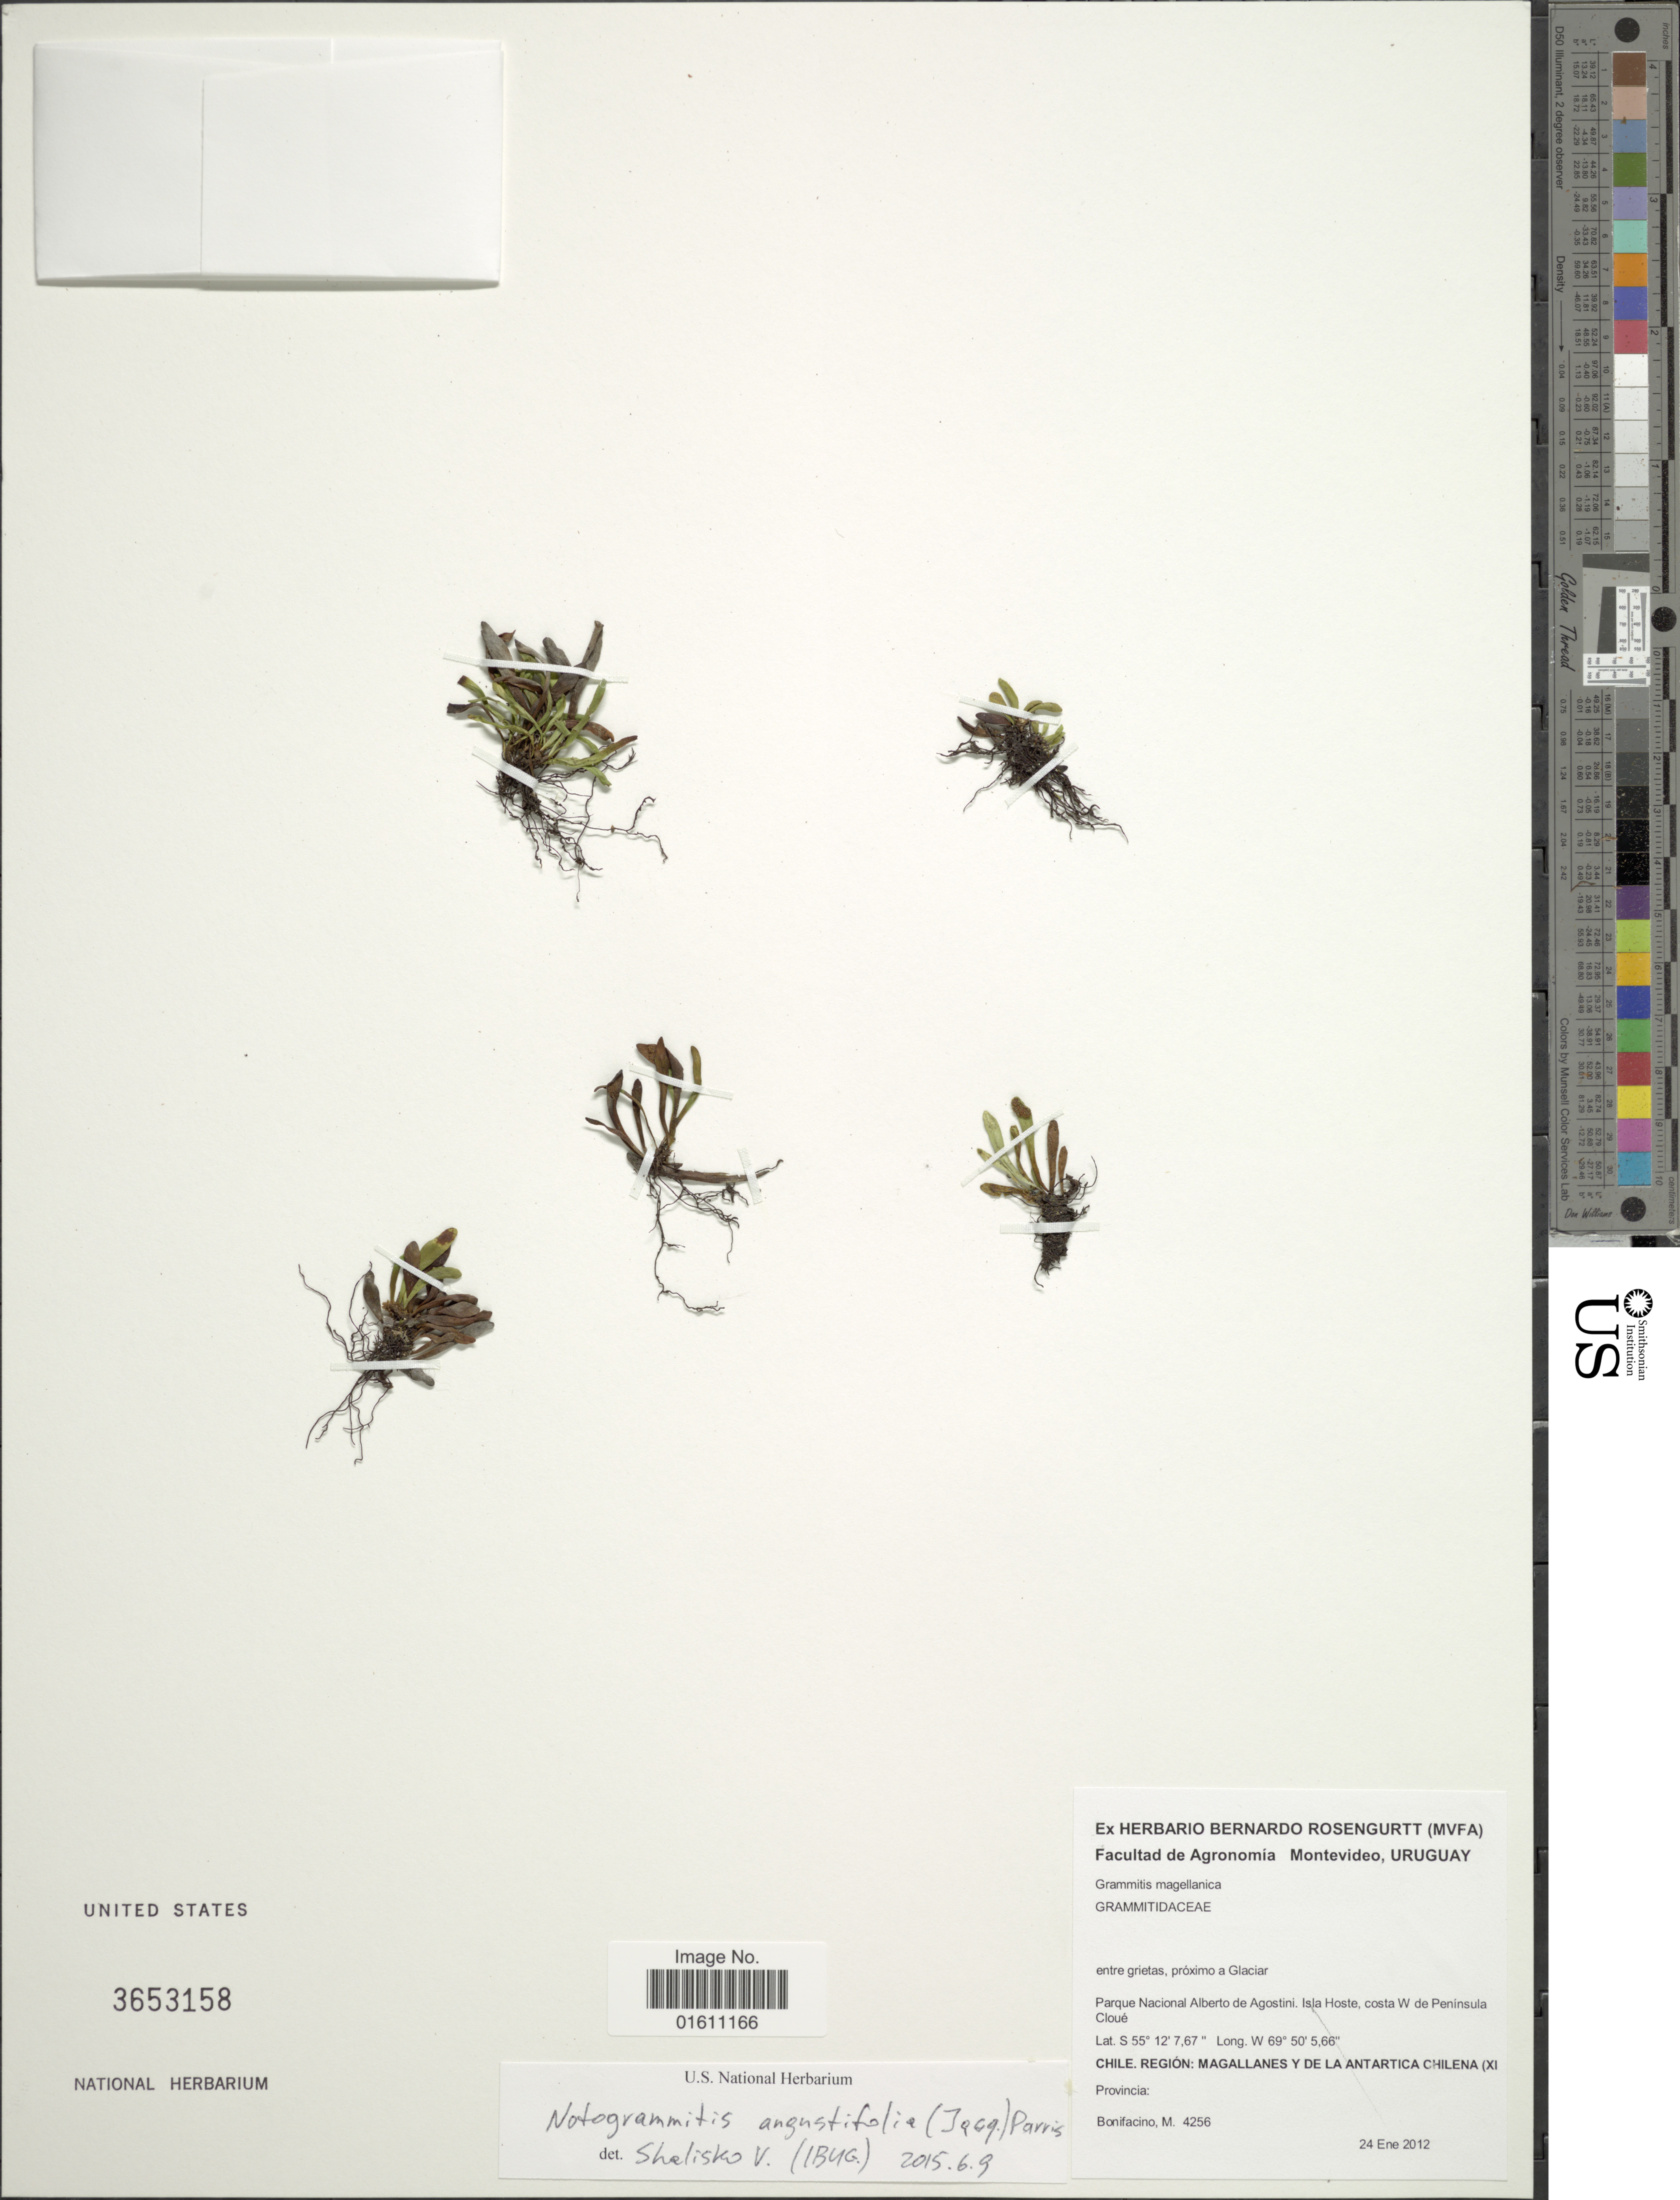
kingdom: Plantae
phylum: Tracheophyta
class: Polypodiopsida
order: Polypodiales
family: Polypodiaceae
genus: Notogrammitis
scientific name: Notogrammitis angustifolia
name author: (Jacq.) Parris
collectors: M. Bonifacino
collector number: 4256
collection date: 2012-01-24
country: Chile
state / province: Magallanes y de la Antártica Chilena (XII)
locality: Parque Nacional Alberto de Agostini, isla Hoste, costa W de Peninsula Cloué.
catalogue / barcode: US 3653158